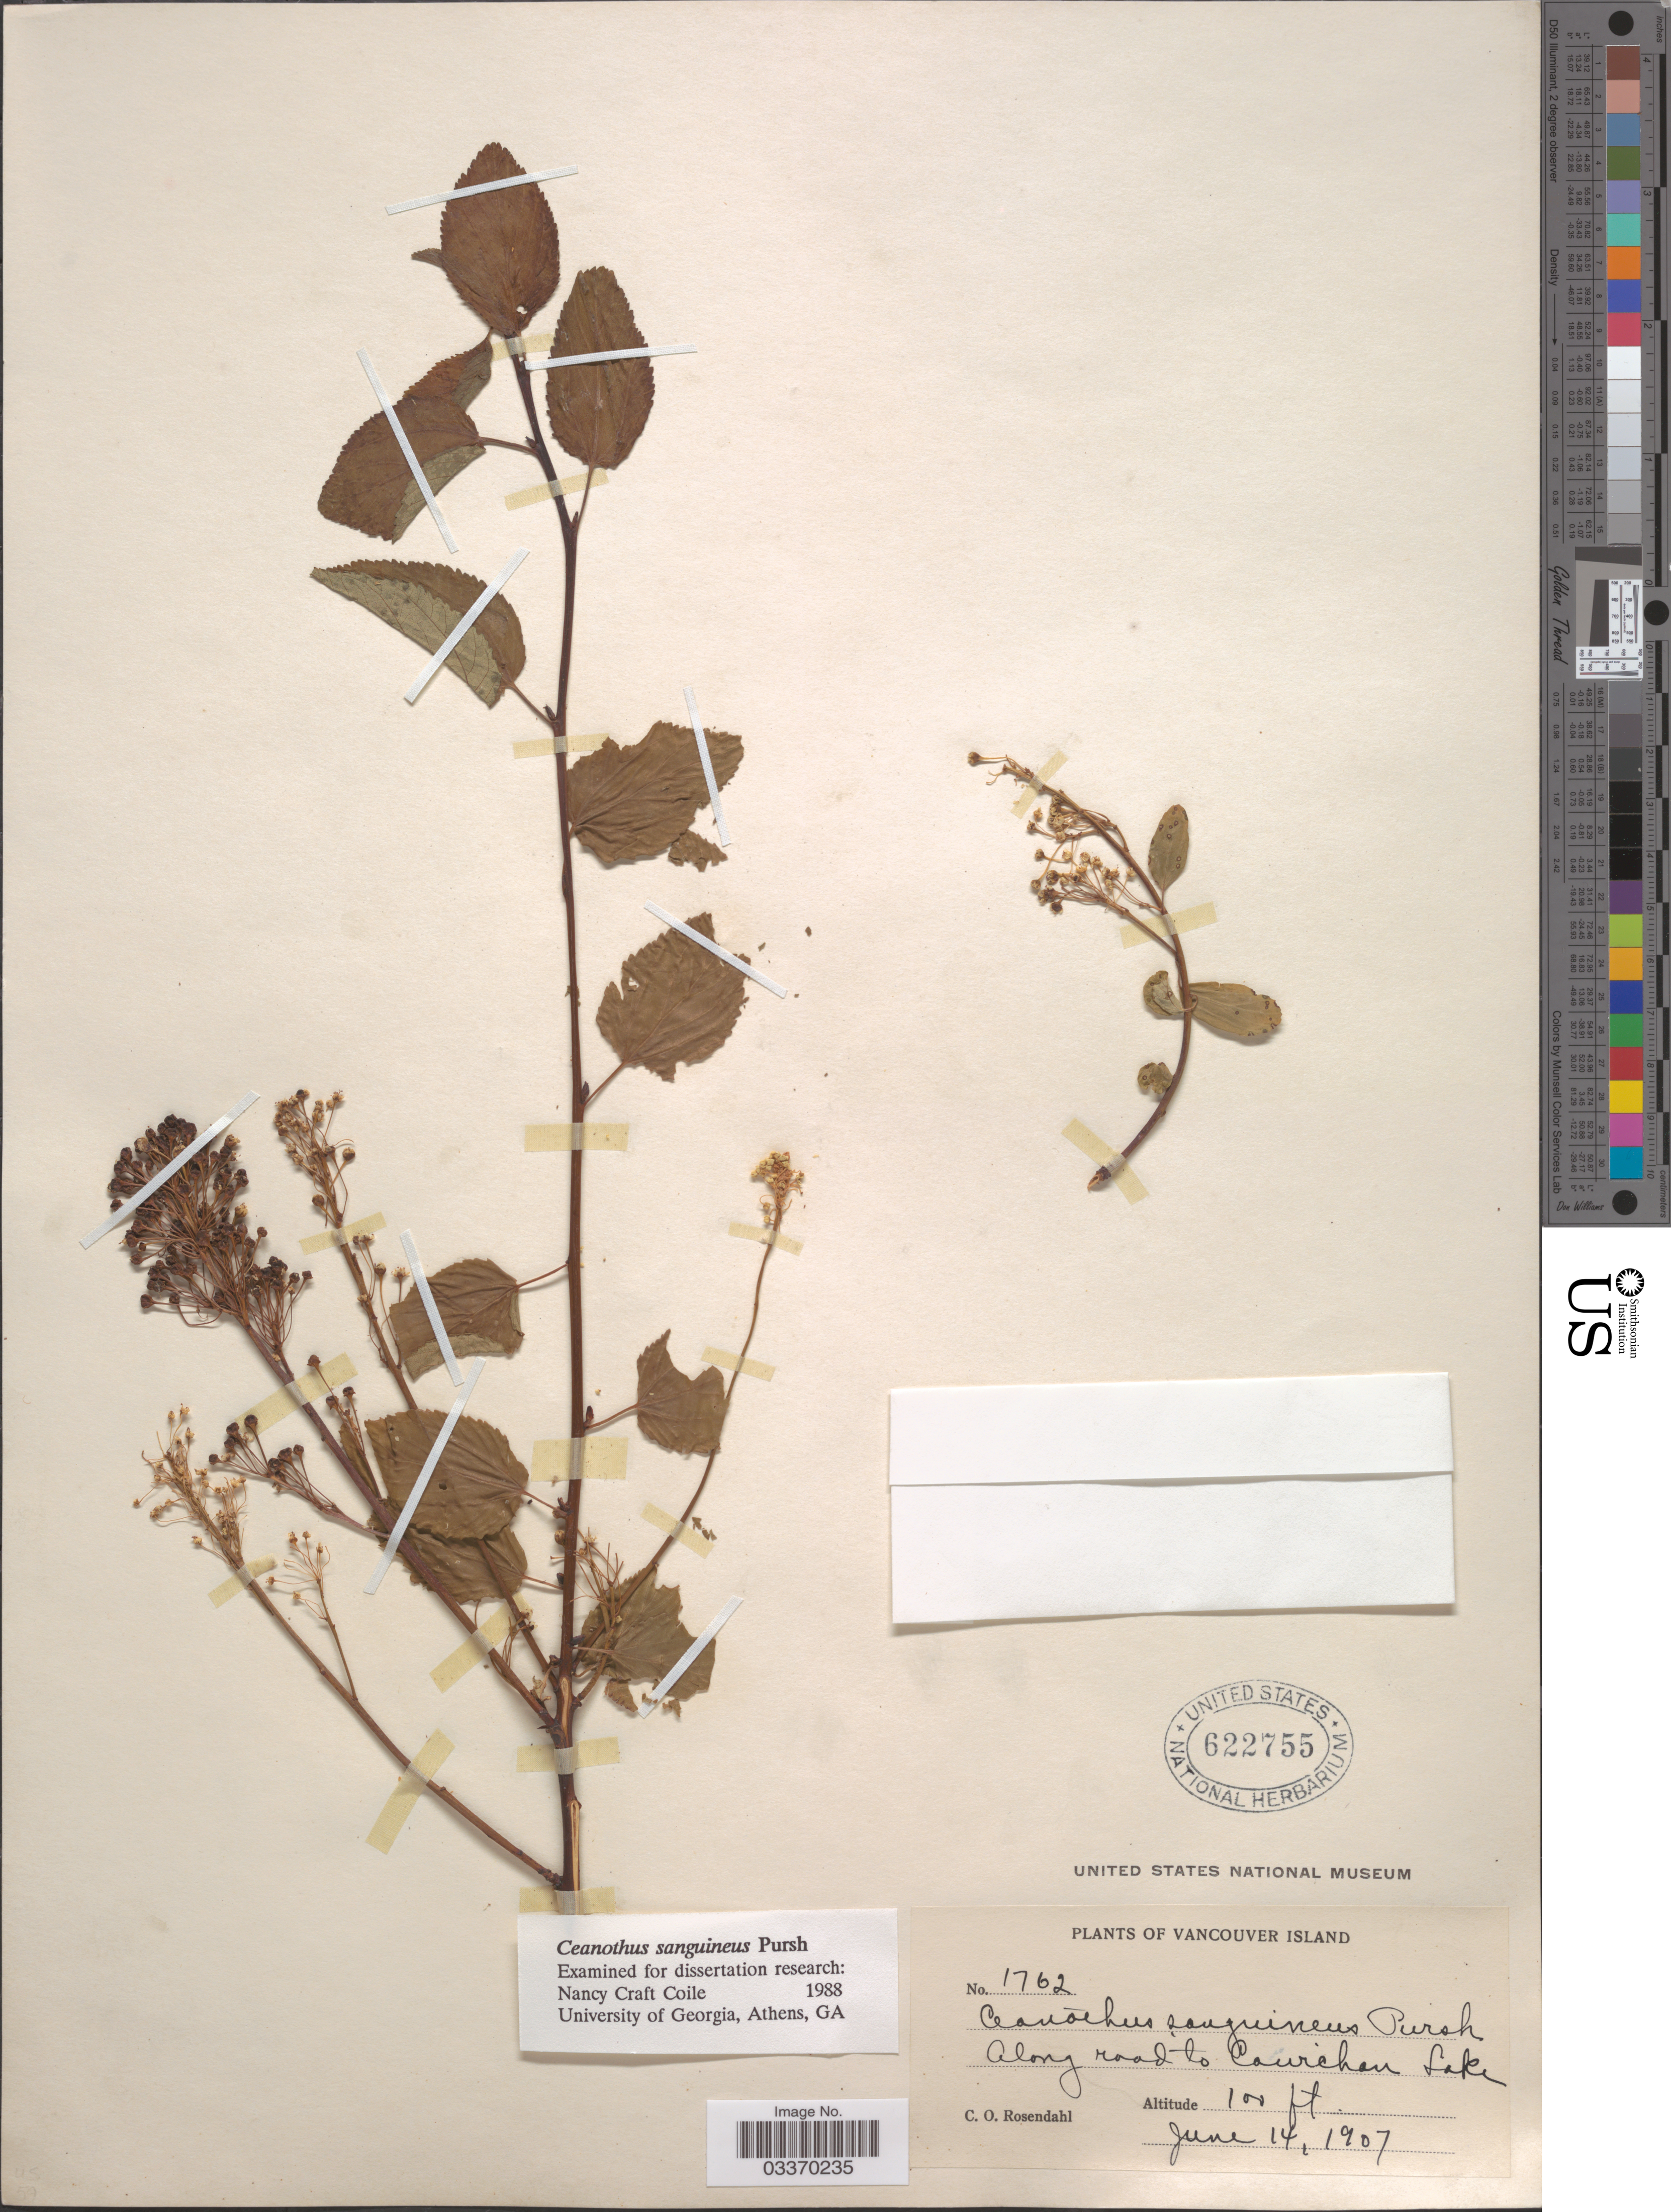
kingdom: Plantae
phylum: Tracheophyta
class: Magnoliopsida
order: Rosales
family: Rhamnaceae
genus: Ceanothus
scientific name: Ceanothus sanguineus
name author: Pursh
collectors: C. O. Rosendahl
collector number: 1762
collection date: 1907-06-14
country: Canada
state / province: British Columbia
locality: Vancouver Island, Along road to Cowichan Lake.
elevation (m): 30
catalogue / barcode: US 622755